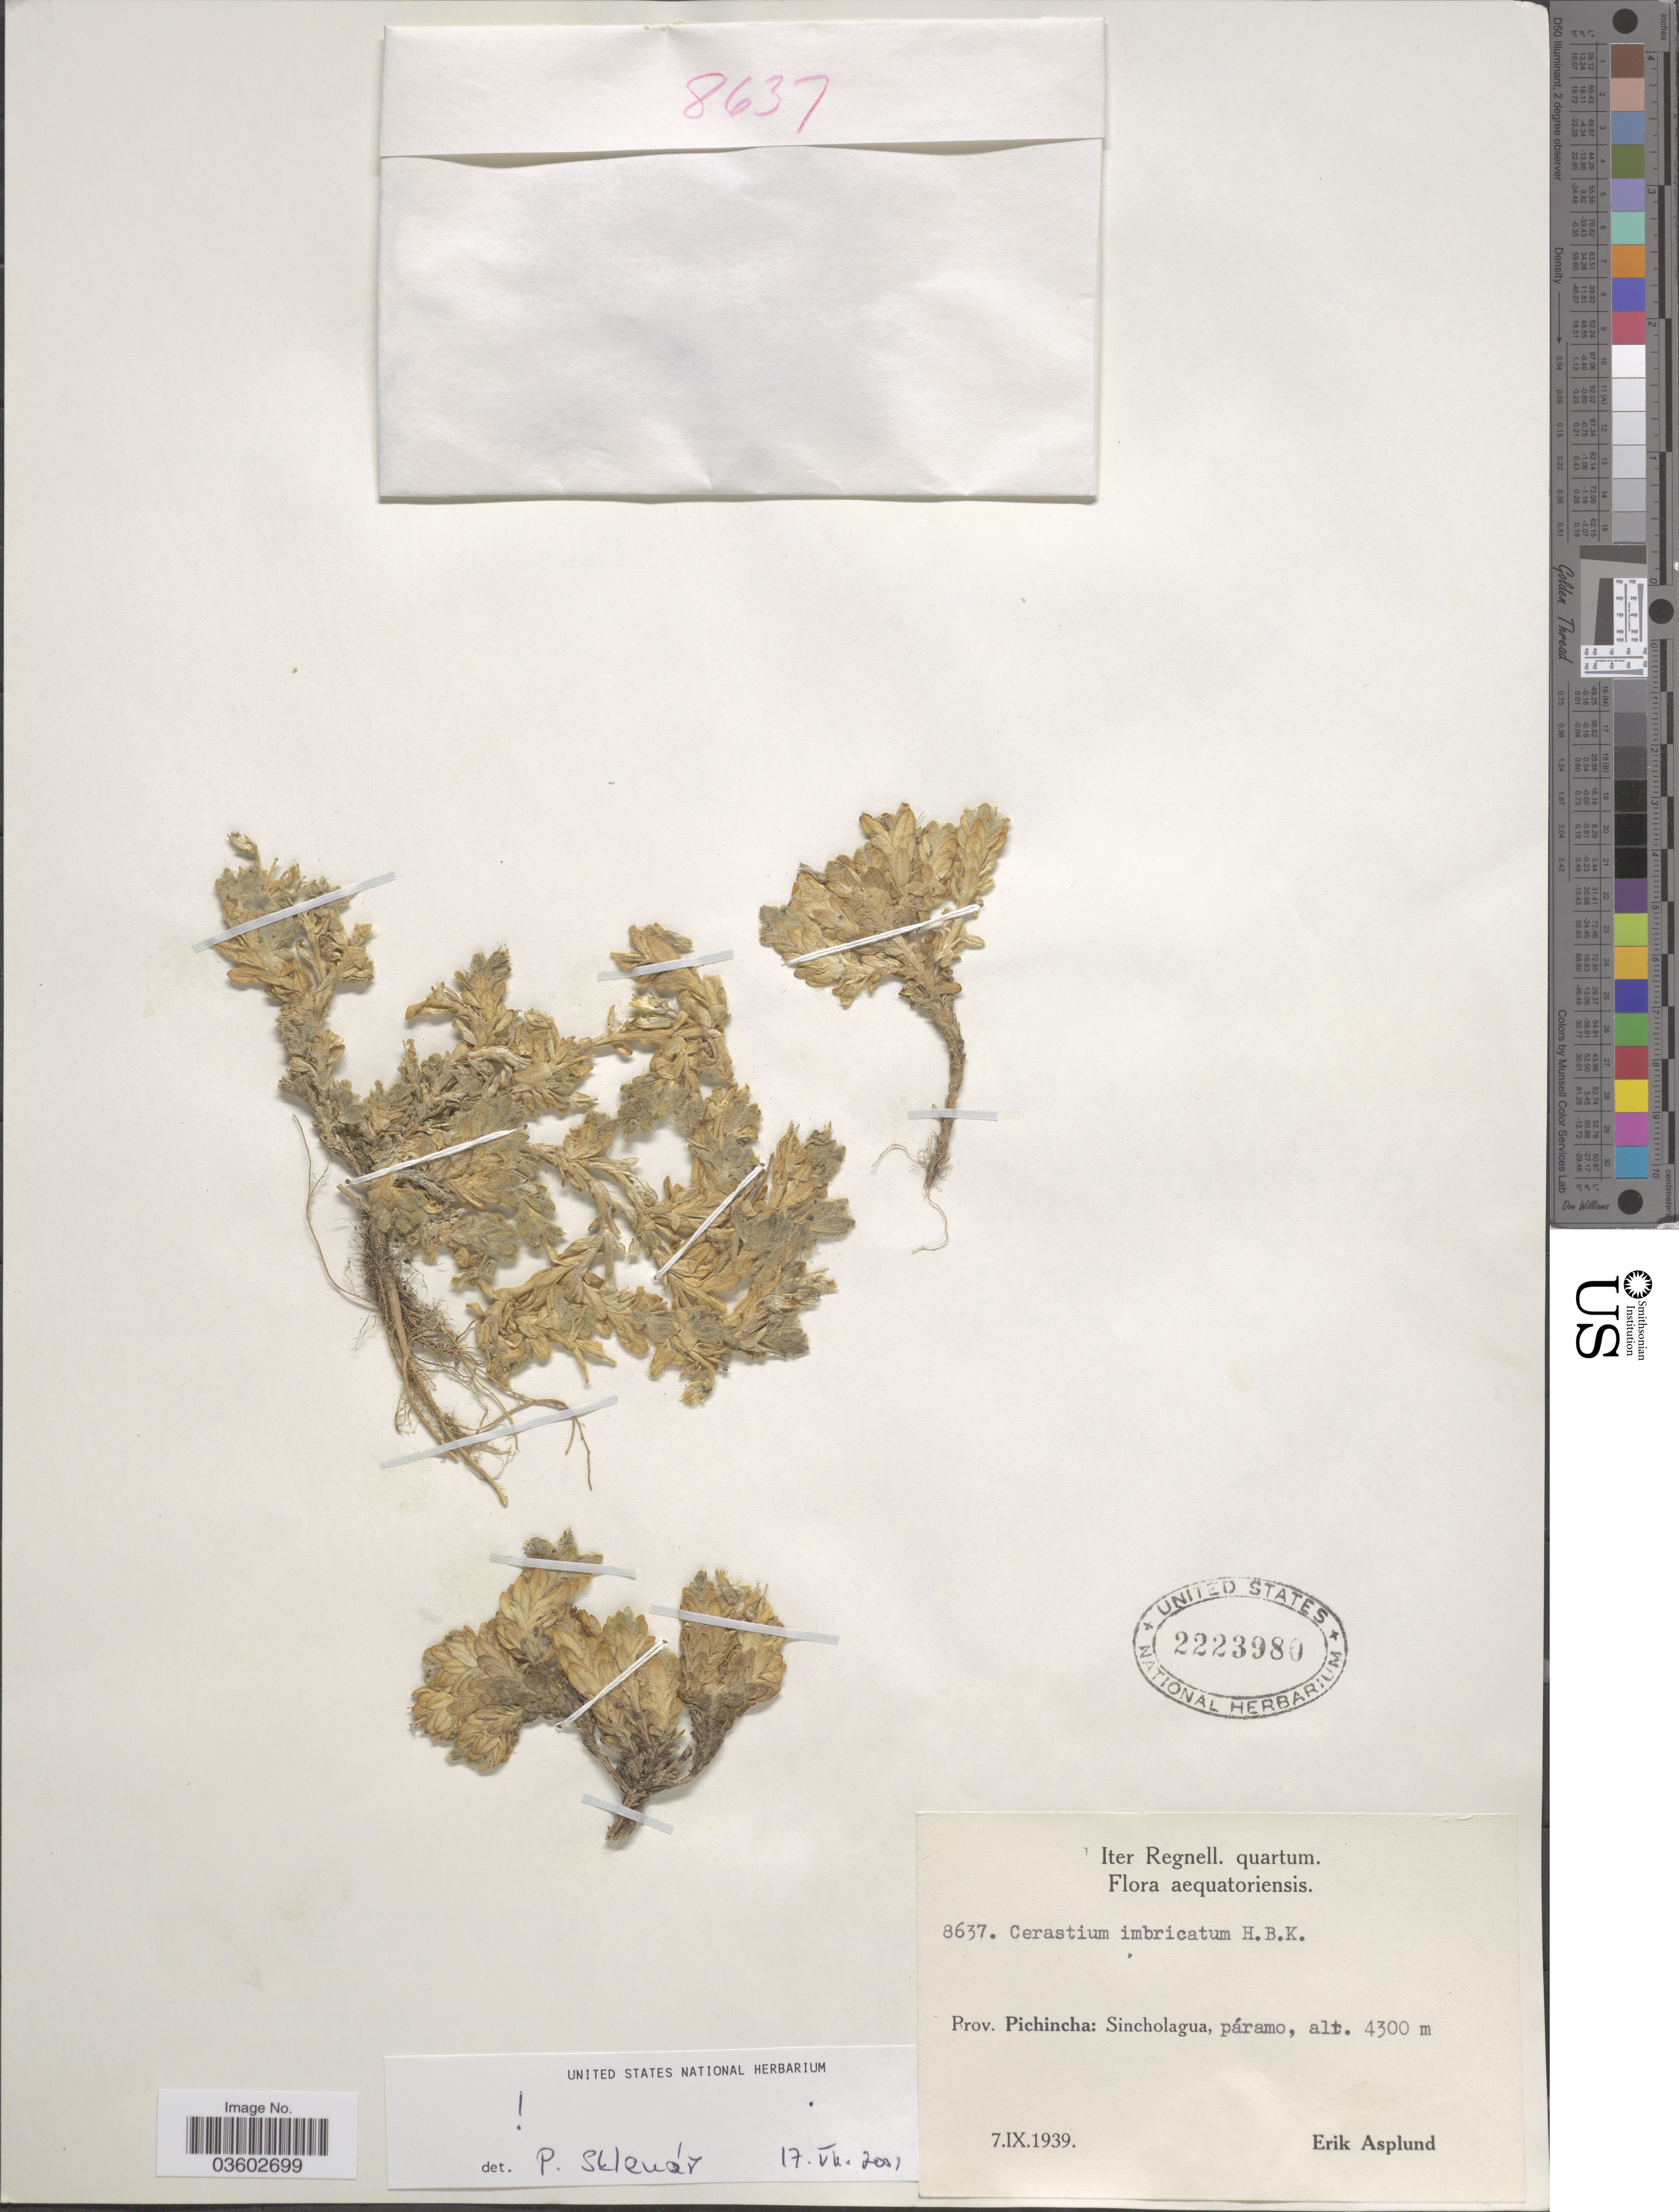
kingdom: Plantae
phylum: Tracheophyta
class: Magnoliopsida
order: Caryophyllales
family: Caryophyllaceae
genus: Cerastium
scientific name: Cerastium imbricatum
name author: Kunth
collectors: E. Asplund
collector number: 8637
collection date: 1939-09-07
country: Ecuador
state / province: Pichincha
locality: Sincholagua, páramo.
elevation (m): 4300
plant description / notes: Leaf tissue sampled for DNA sequencing.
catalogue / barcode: US 2223980